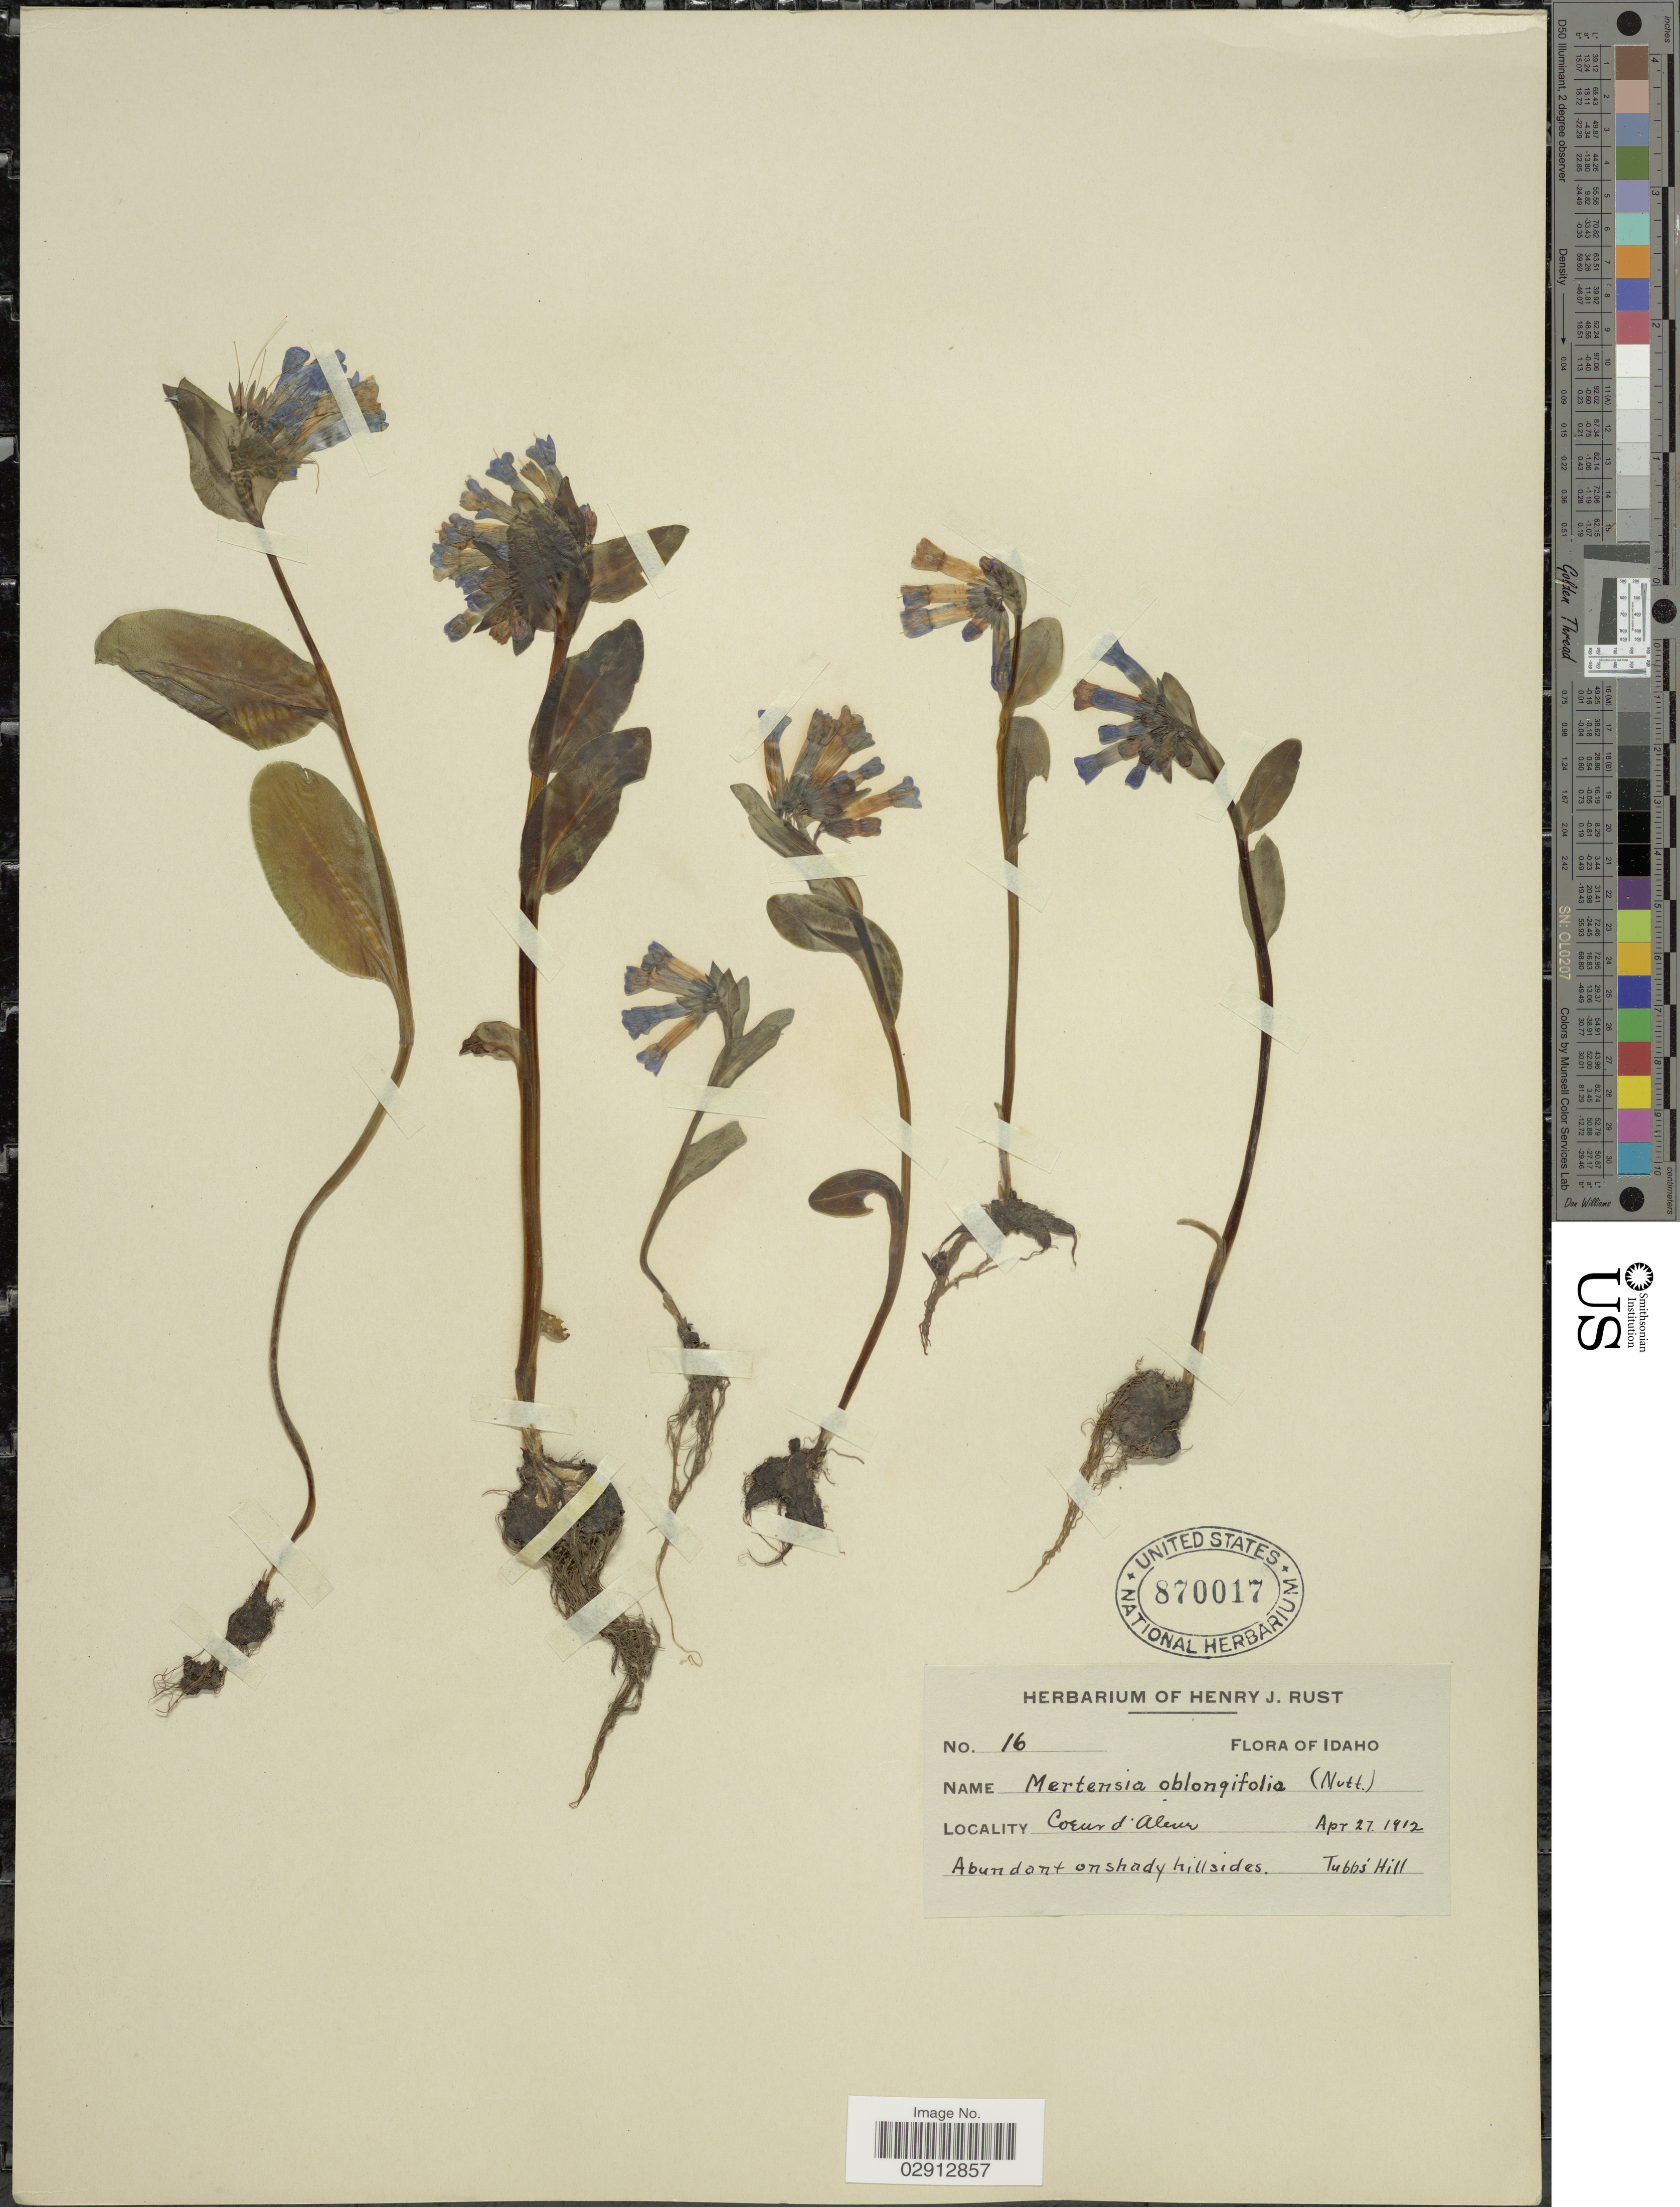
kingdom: Plantae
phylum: Tracheophyta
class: Magnoliopsida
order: Boraginales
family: Boraginaceae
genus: Mertensia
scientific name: Mertensia oblongifolia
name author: (Nutt.) G. Don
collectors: ex herb. Henry J. Rust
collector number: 16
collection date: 1912-04-27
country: United States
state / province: Idaho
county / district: Kootenai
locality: Coeur d'Alene. Tubb's Hill.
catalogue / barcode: US 870017